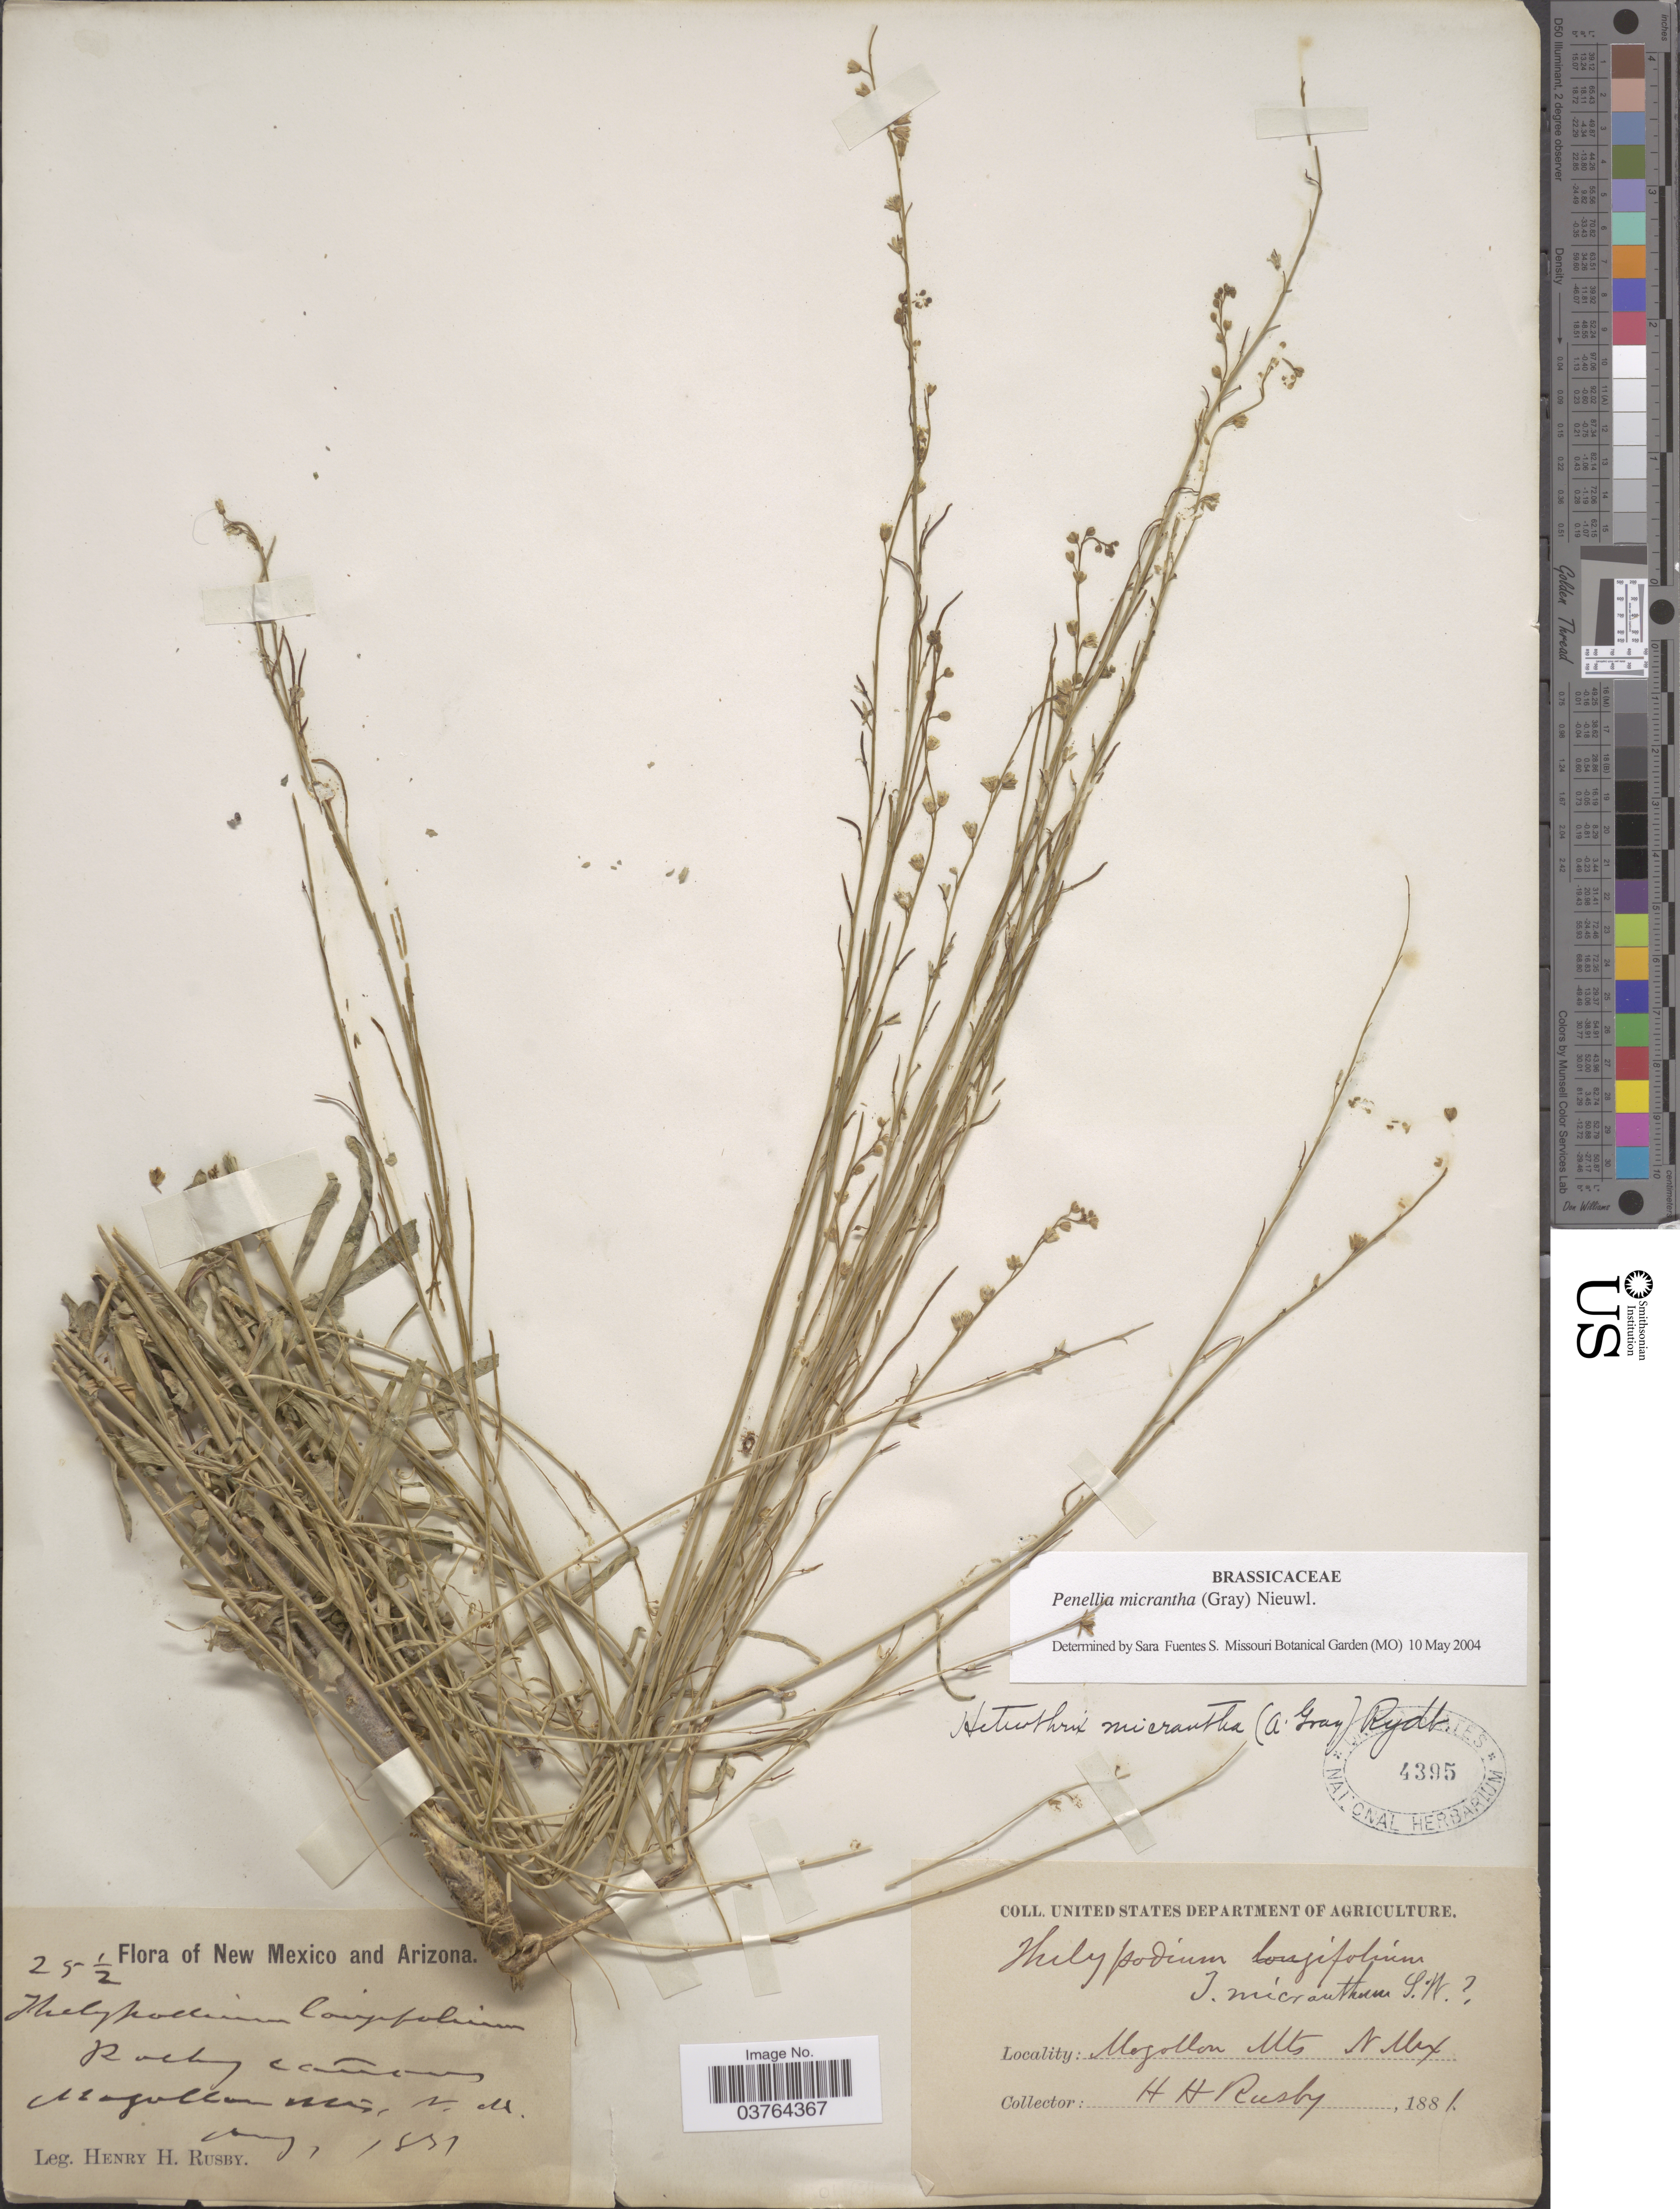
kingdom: Plantae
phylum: Tracheophyta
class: Magnoliopsida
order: Brassicales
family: Brassicaceae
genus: Pennellia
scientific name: Pennellia micrantha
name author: (A. Gray) Nieuwl.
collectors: H. H. Rusby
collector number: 25½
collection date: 1881-08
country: United States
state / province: New Mexico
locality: Mogollon Mts.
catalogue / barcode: US 4395